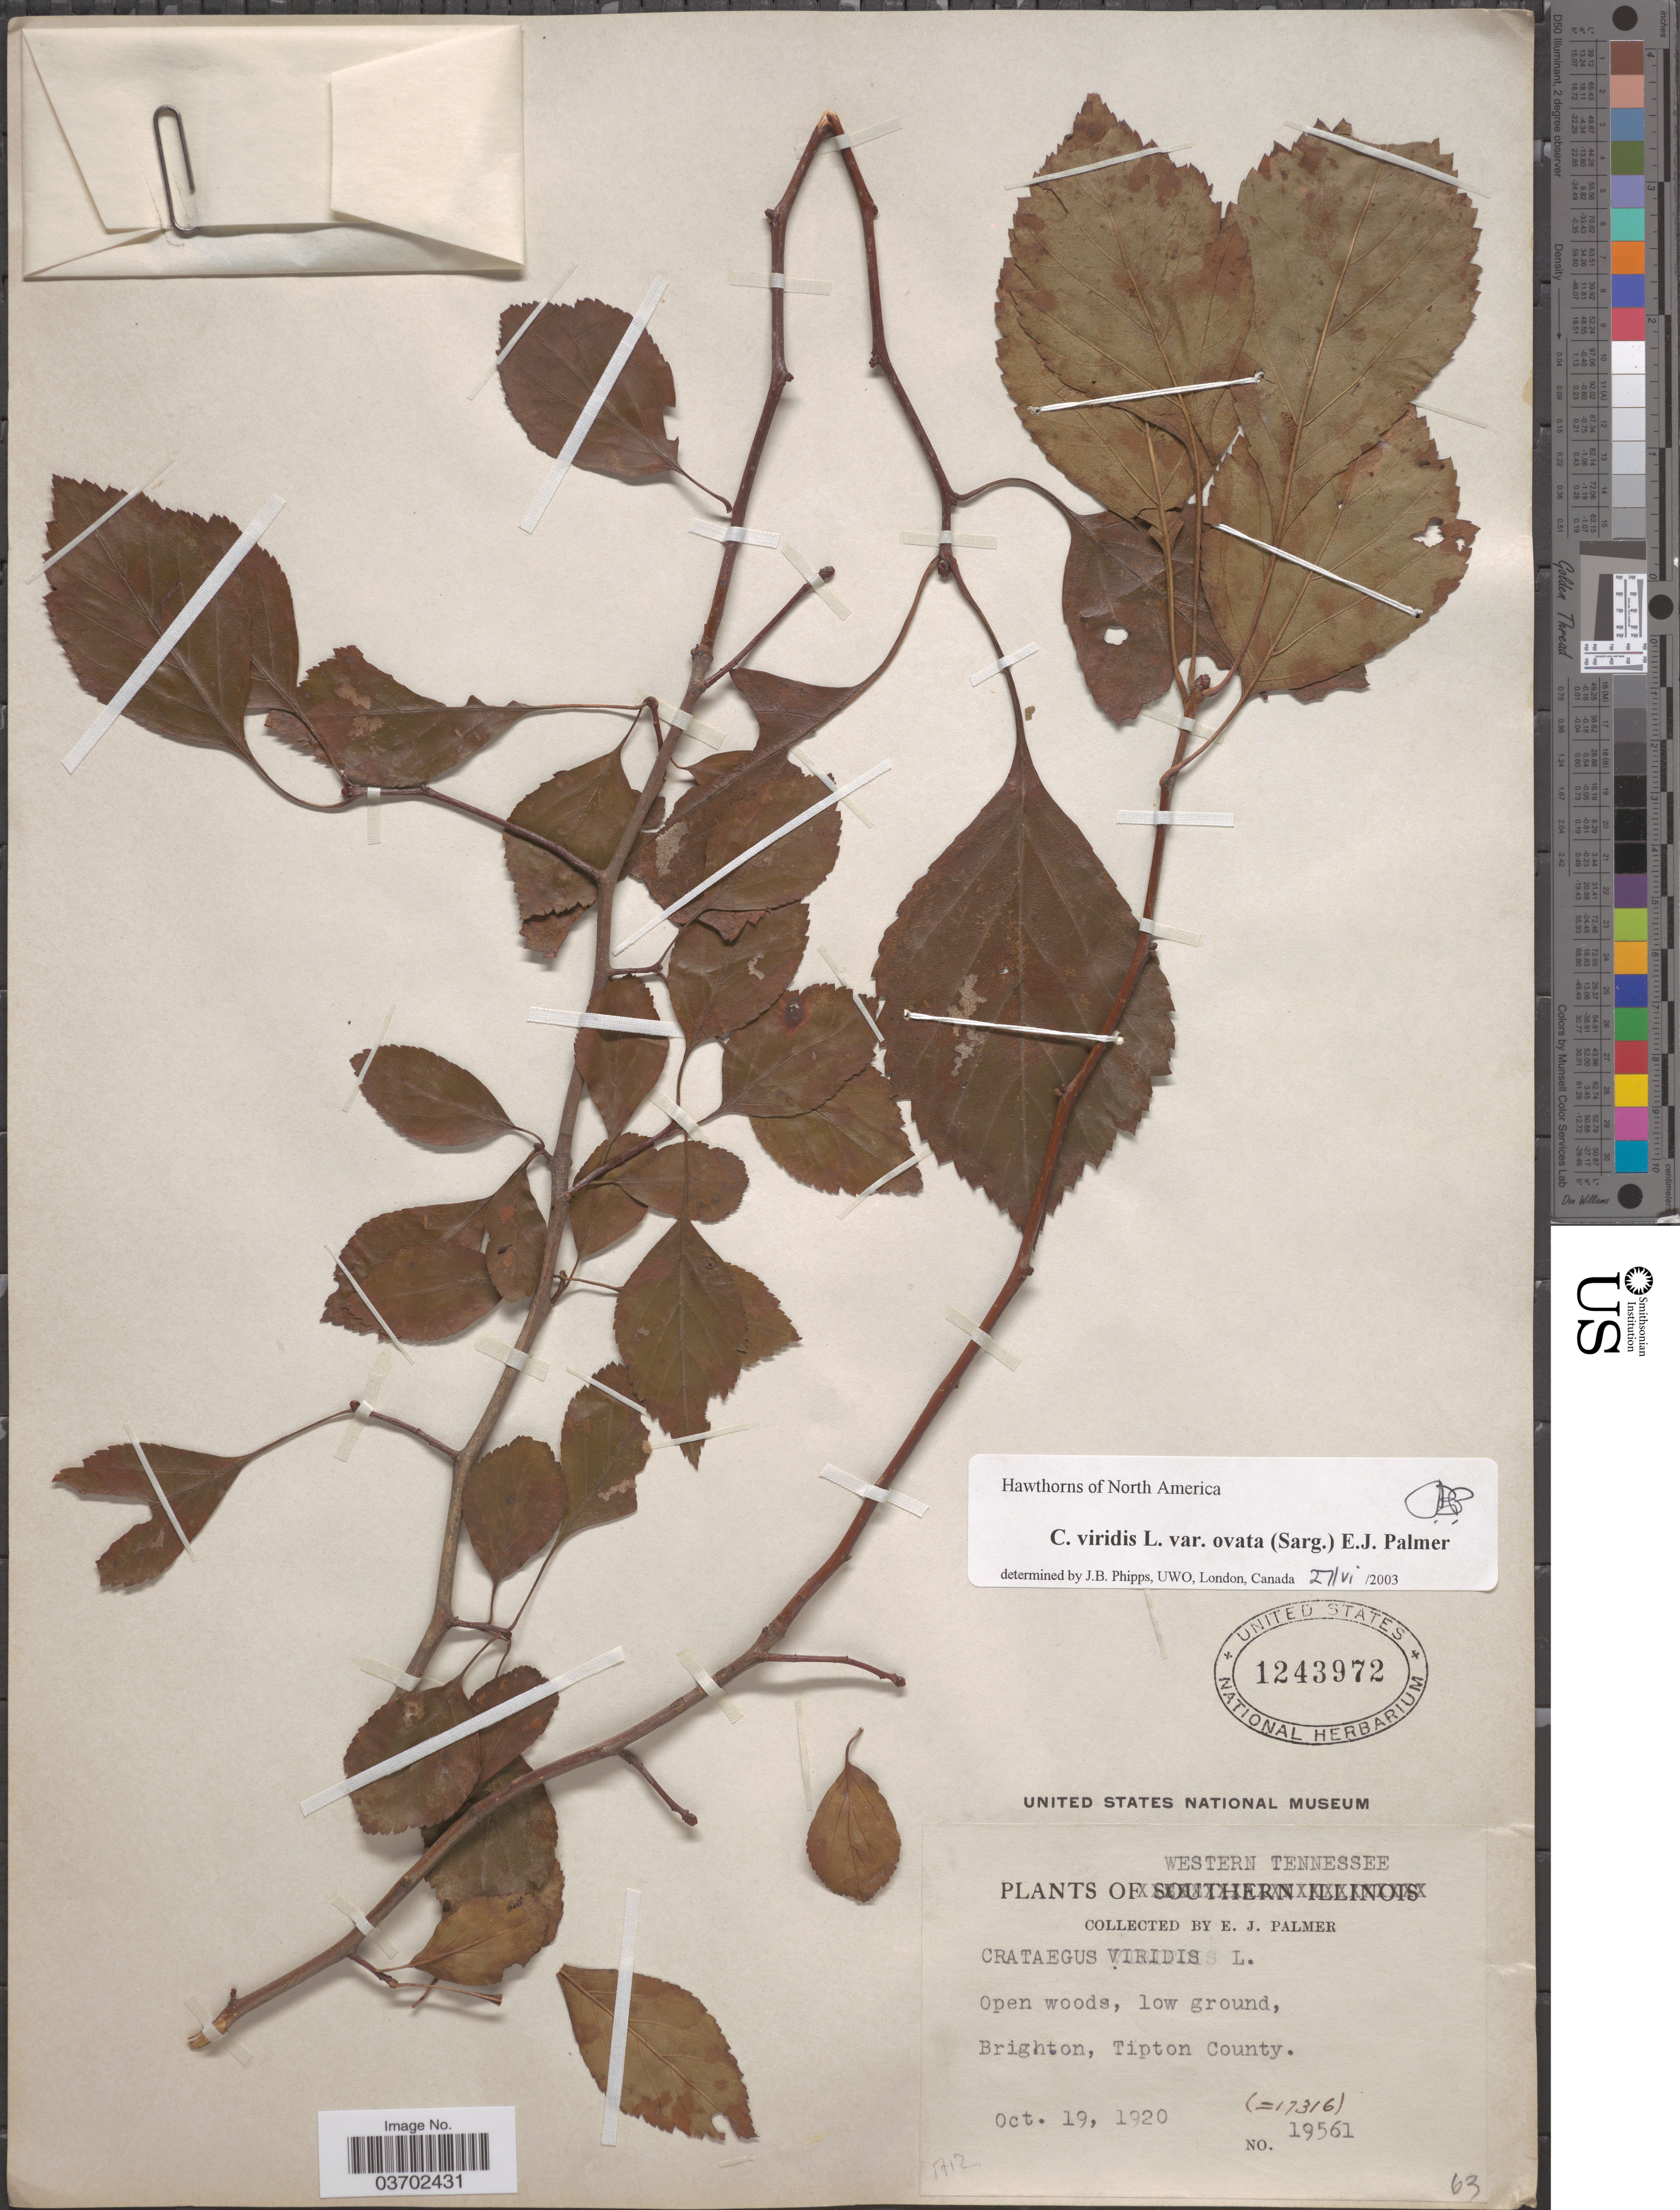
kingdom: Plantae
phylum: Tracheophyta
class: Magnoliopsida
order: Rosales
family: Rosaceae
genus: Crataegus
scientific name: Crataegus viridis var. ovata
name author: (Sarg.) E.J. Palmer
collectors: E. J. Palmer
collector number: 19561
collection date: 1920-10-19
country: United States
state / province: Tennessee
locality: Western Tennessee. Brighton, Tipton County.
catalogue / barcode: US 1243972